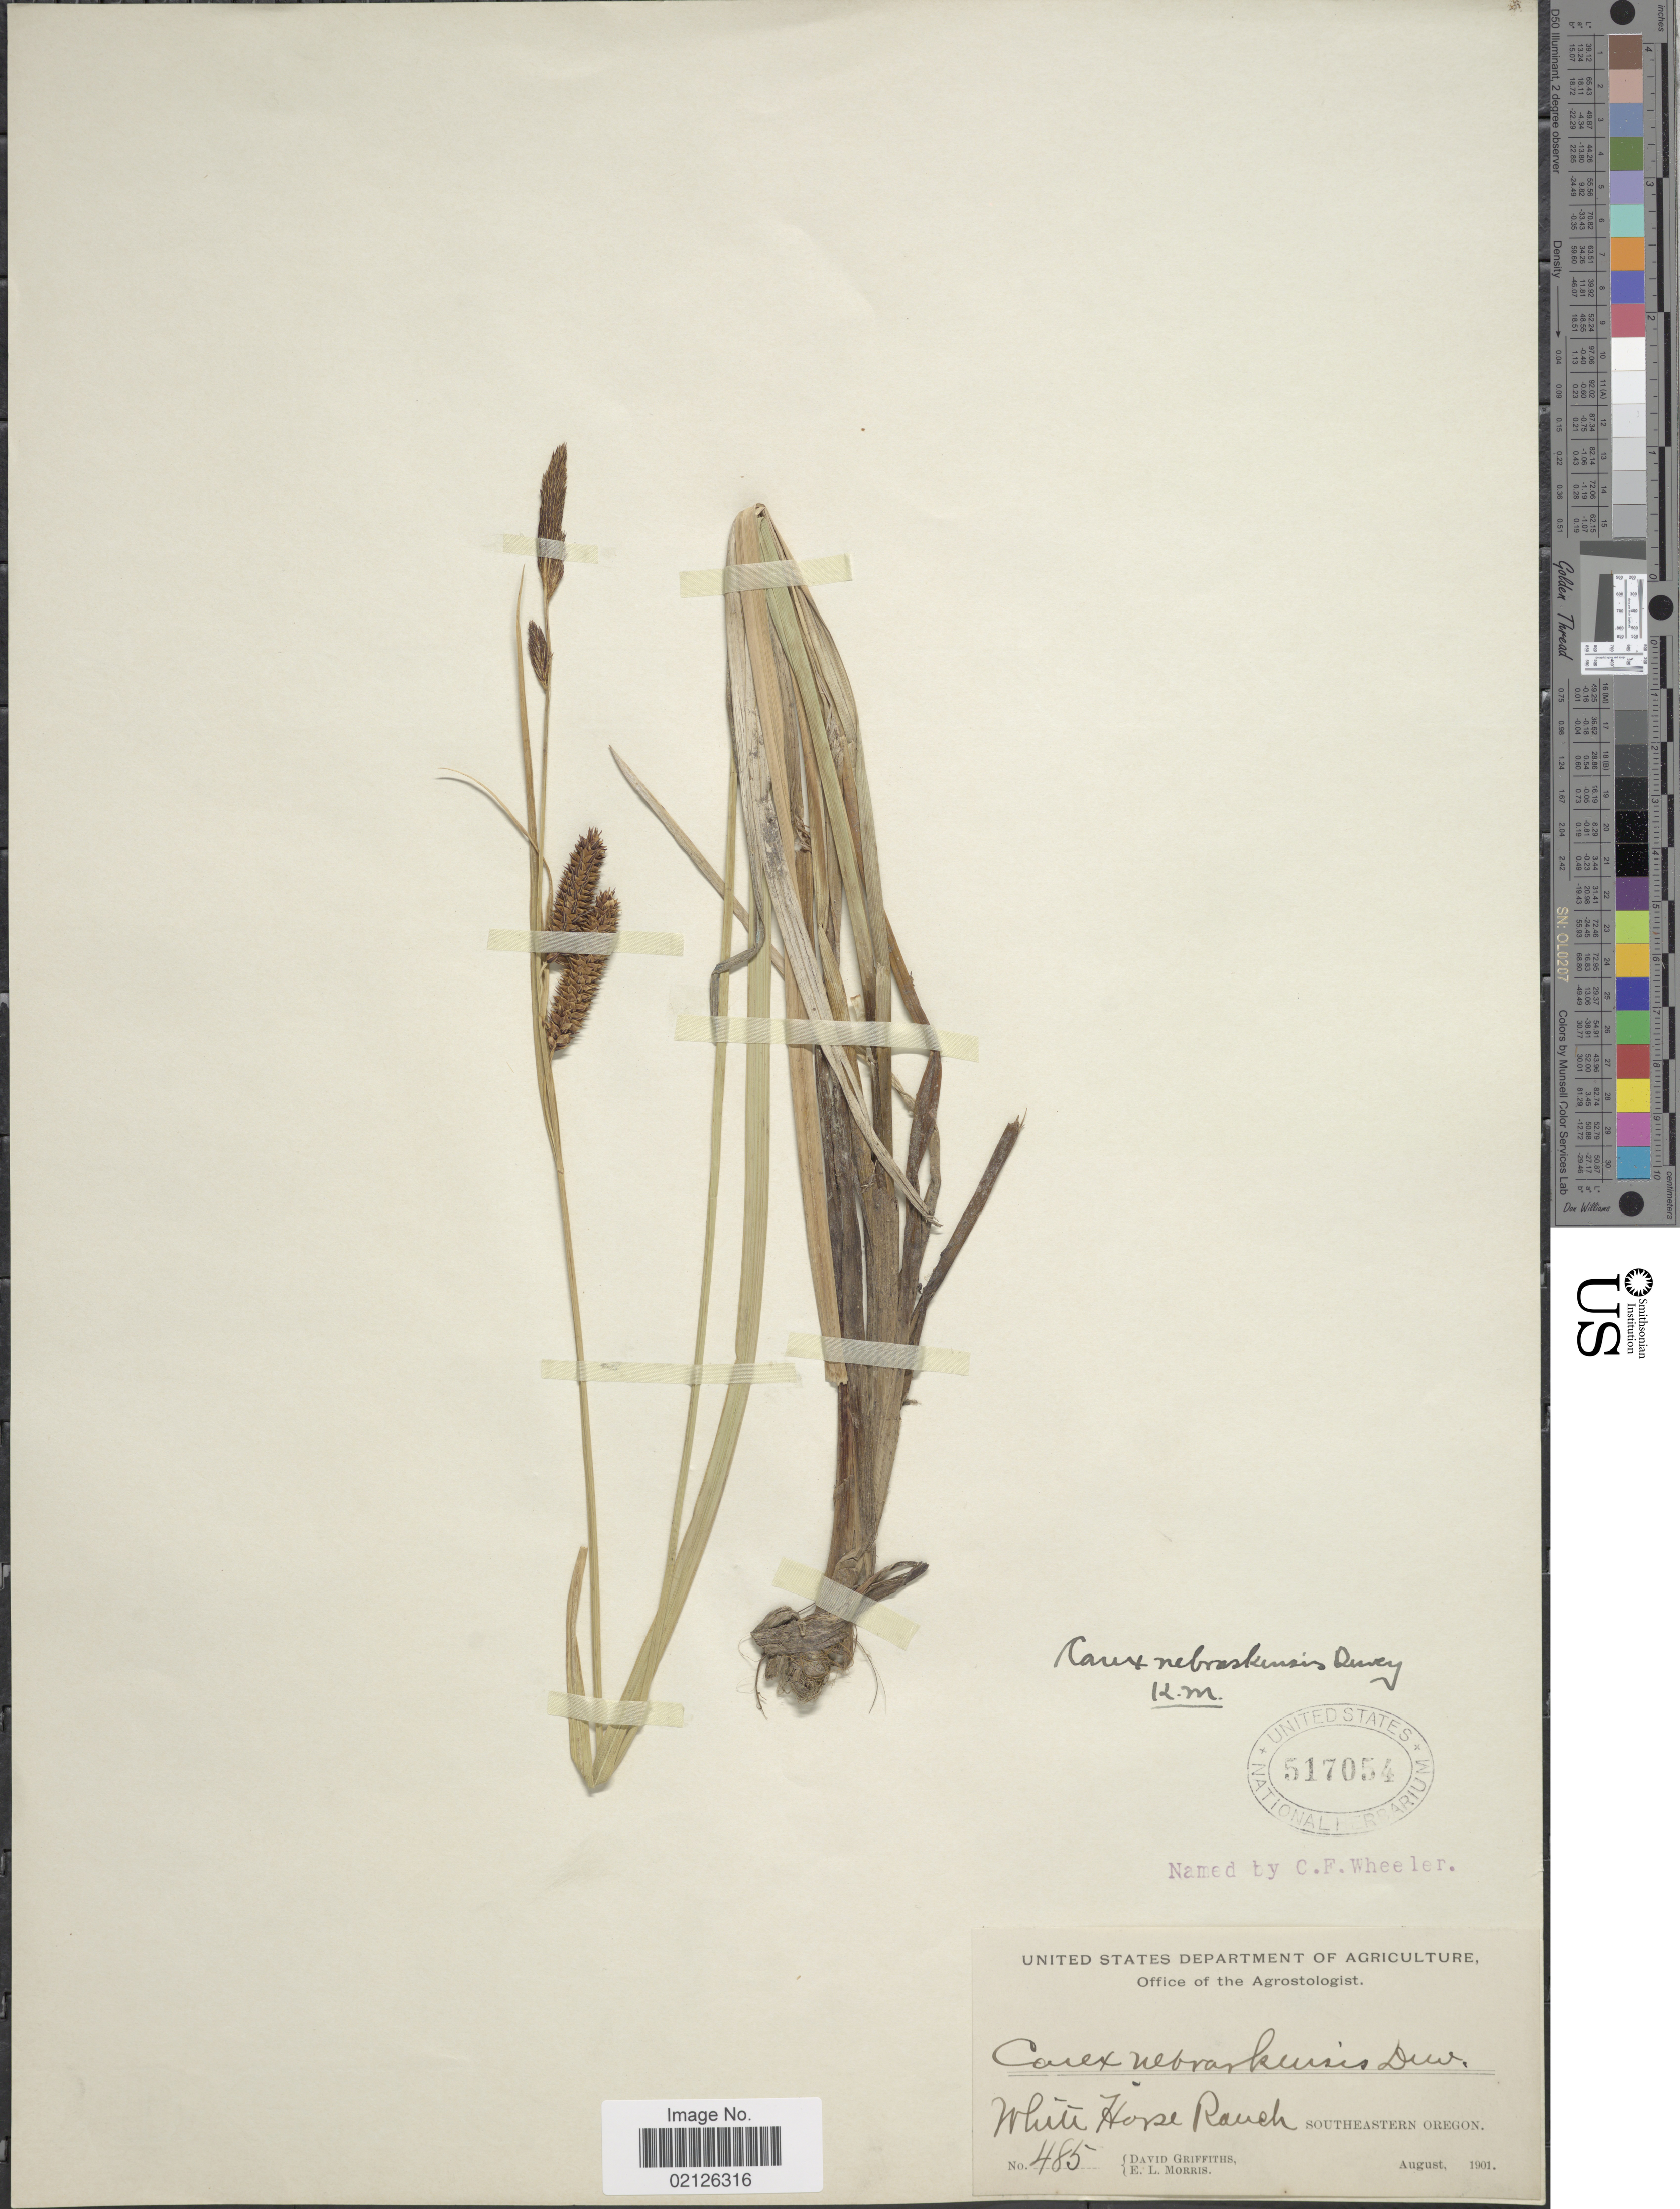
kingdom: Plantae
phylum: Tracheophyta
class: Liliopsida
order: Poales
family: Cyperaceae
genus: Carex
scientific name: Carex nebrascensis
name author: Dewey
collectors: D. Griffiths & E. Morris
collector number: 485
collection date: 1901-08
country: United States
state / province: Oregon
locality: White Horse Ranch, Southeastern Oregon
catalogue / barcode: US 517054